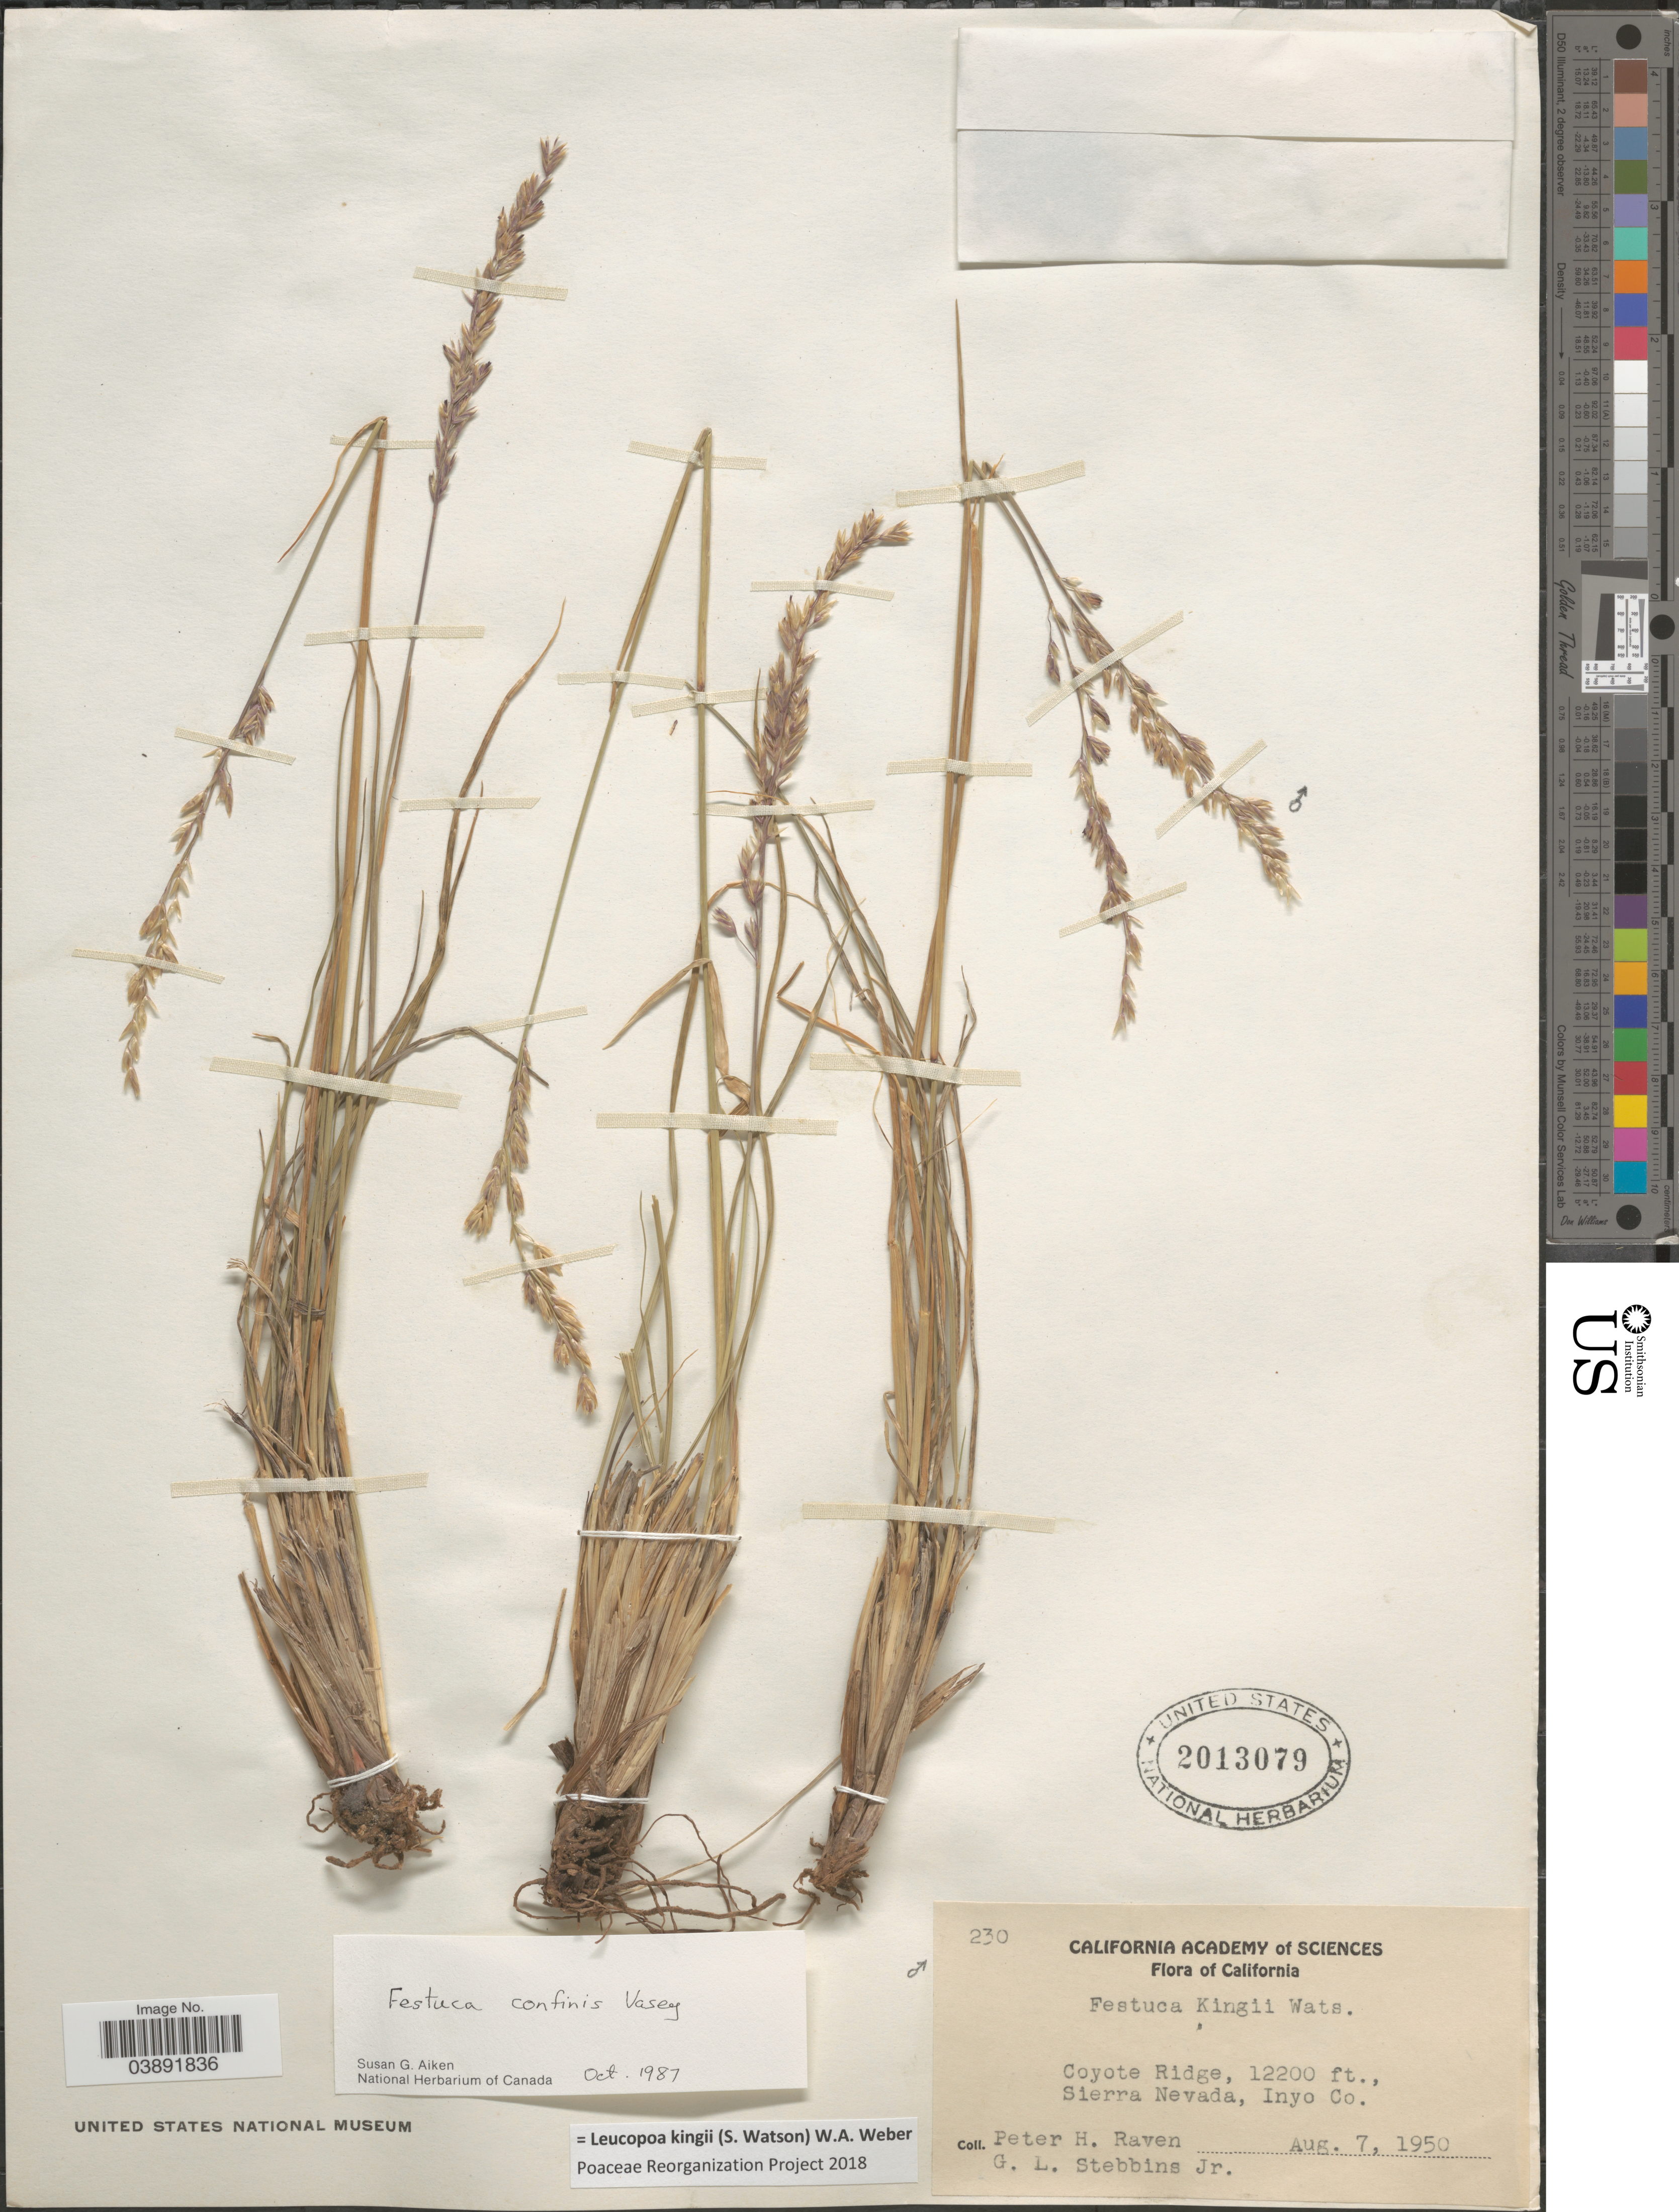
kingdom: Plantae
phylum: Tracheophyta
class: Liliopsida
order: Poales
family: Poaceae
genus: Hesperochloa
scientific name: Hesperochloa kingii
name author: (S. Watson) Rydb.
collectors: P. Raven & G. L. Stebbins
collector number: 230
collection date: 1950-08-07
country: United States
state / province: California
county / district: Inyo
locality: Coyote Ridge, Sierra Nevada, Inyo Co.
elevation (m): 3719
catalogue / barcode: US 2013079